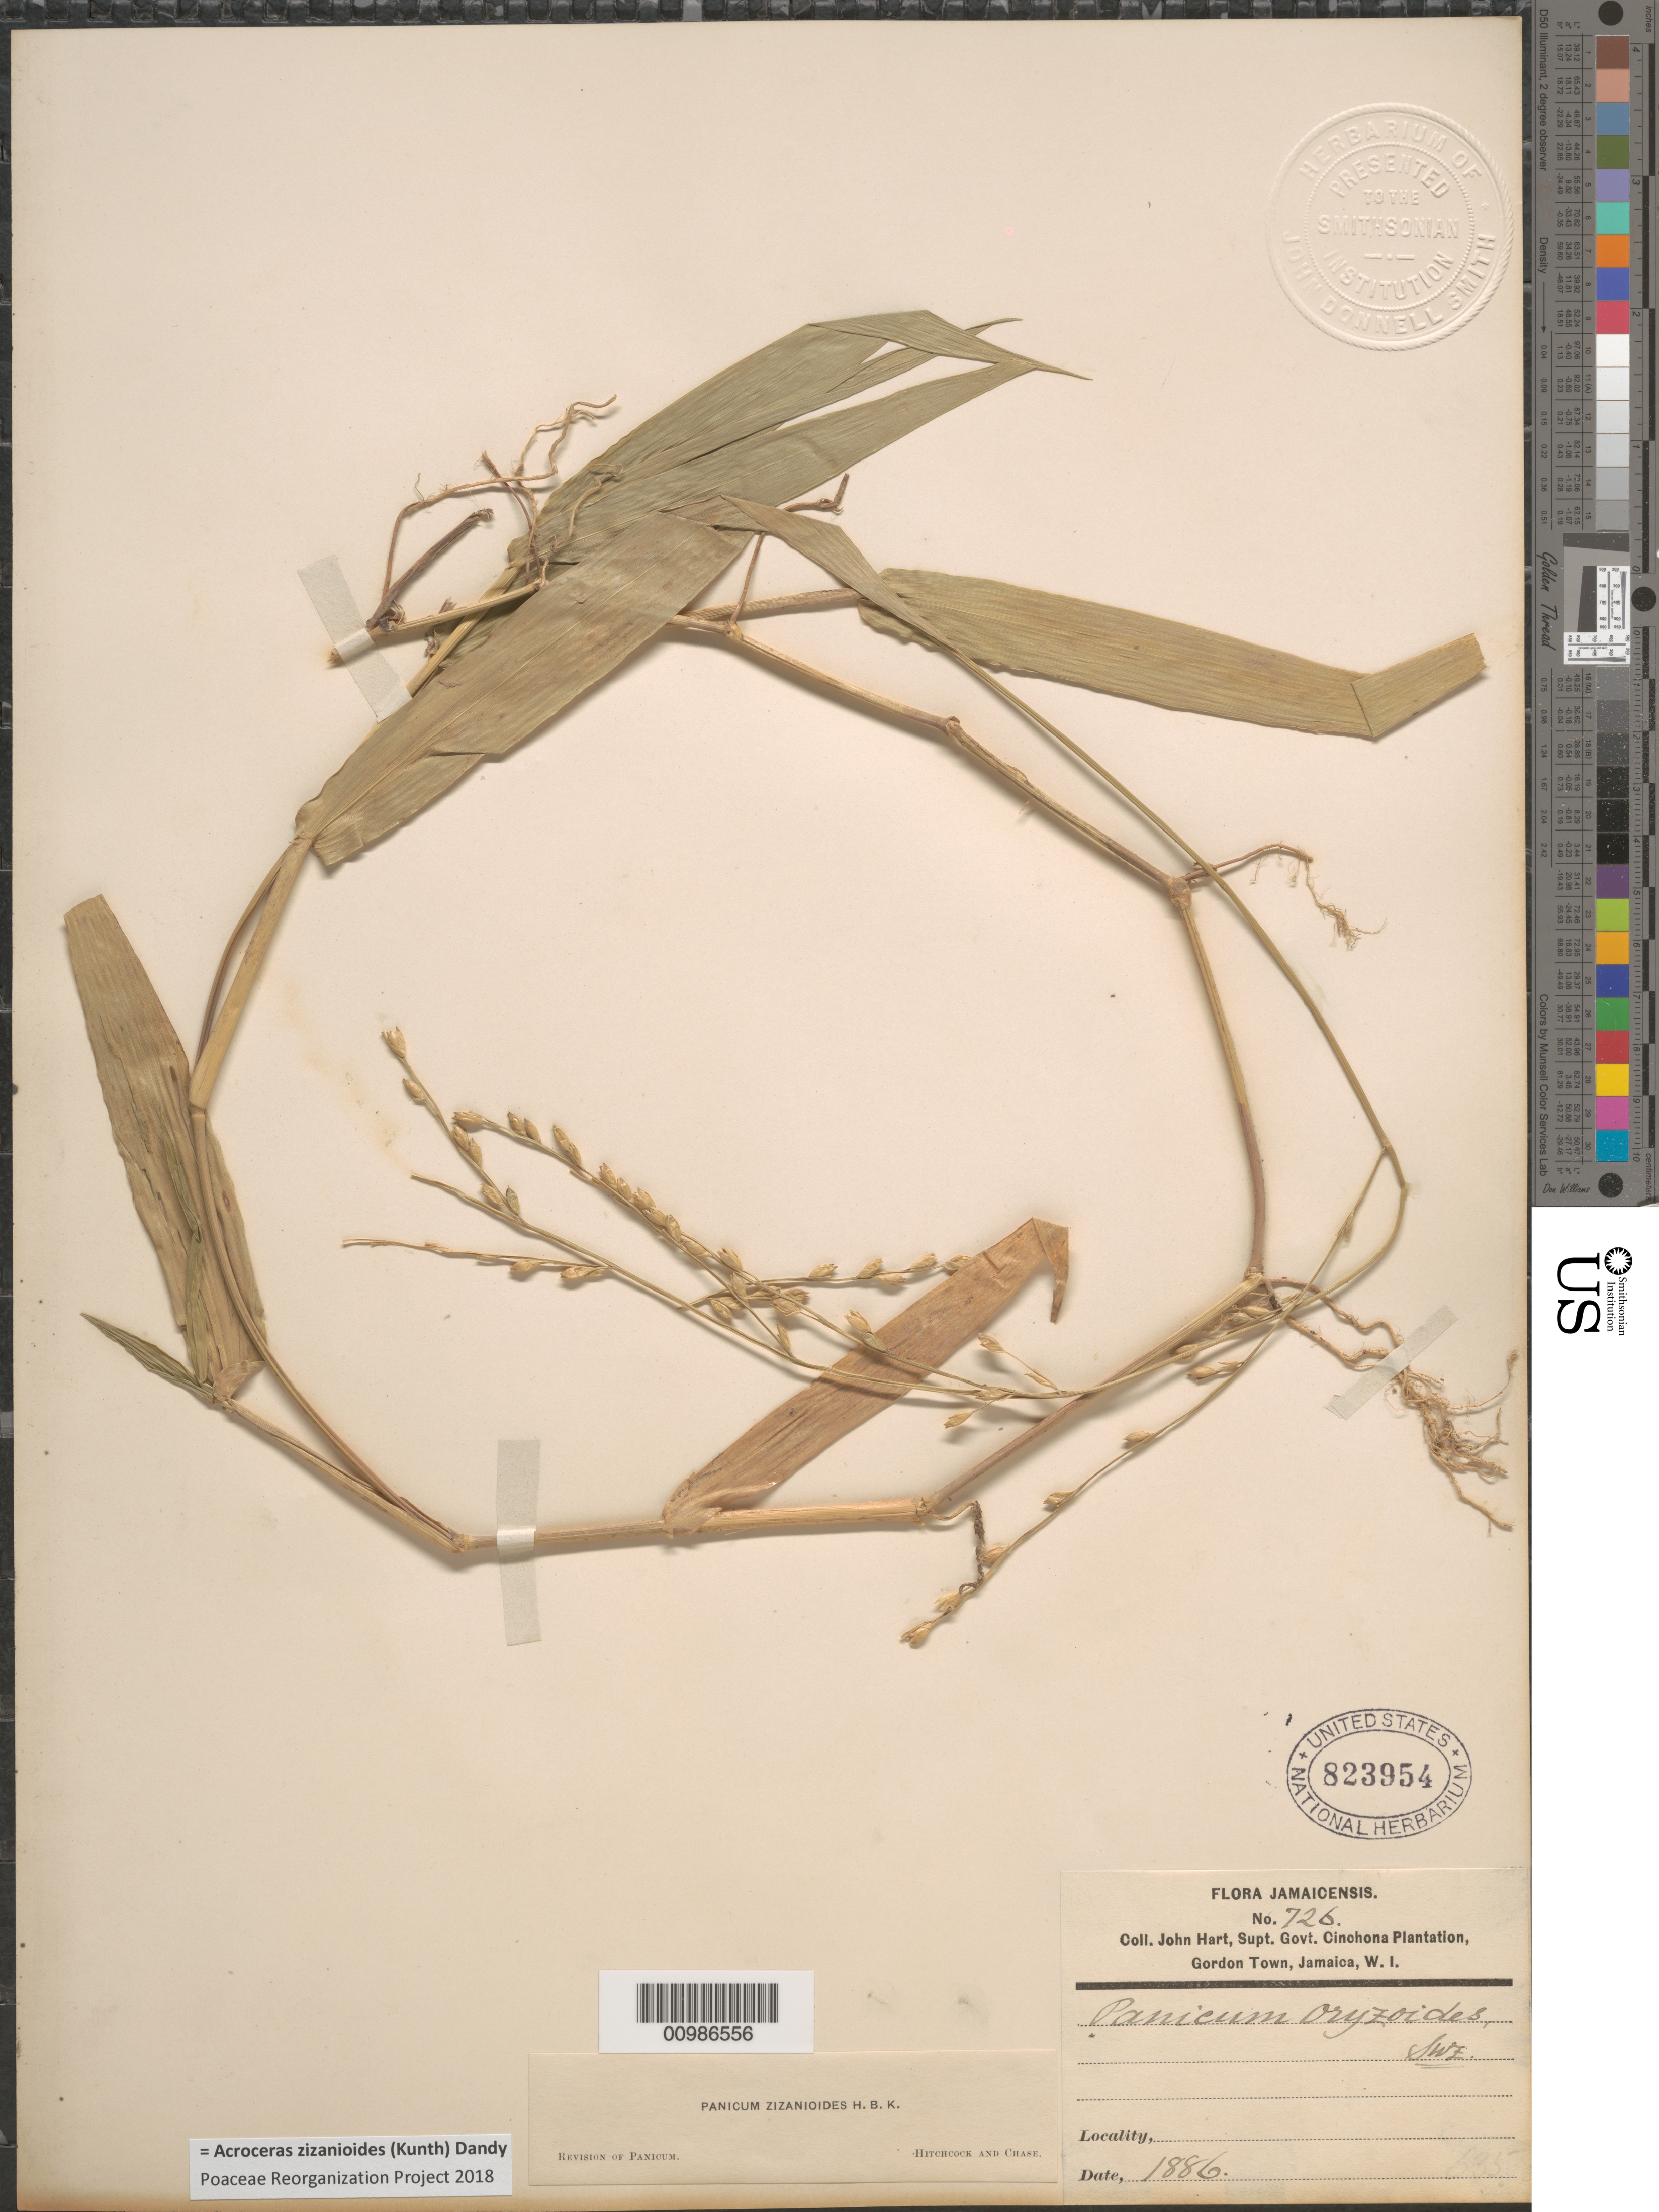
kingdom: Plantae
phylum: Tracheophyta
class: Liliopsida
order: Poales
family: Poaceae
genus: Acroceras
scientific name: Acroceras zizanioides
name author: (Kunth) Dandy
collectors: J. Hart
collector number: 726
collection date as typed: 1886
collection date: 1886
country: Jamaica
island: Jamaica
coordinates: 0 N, 0 E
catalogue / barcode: US 823954